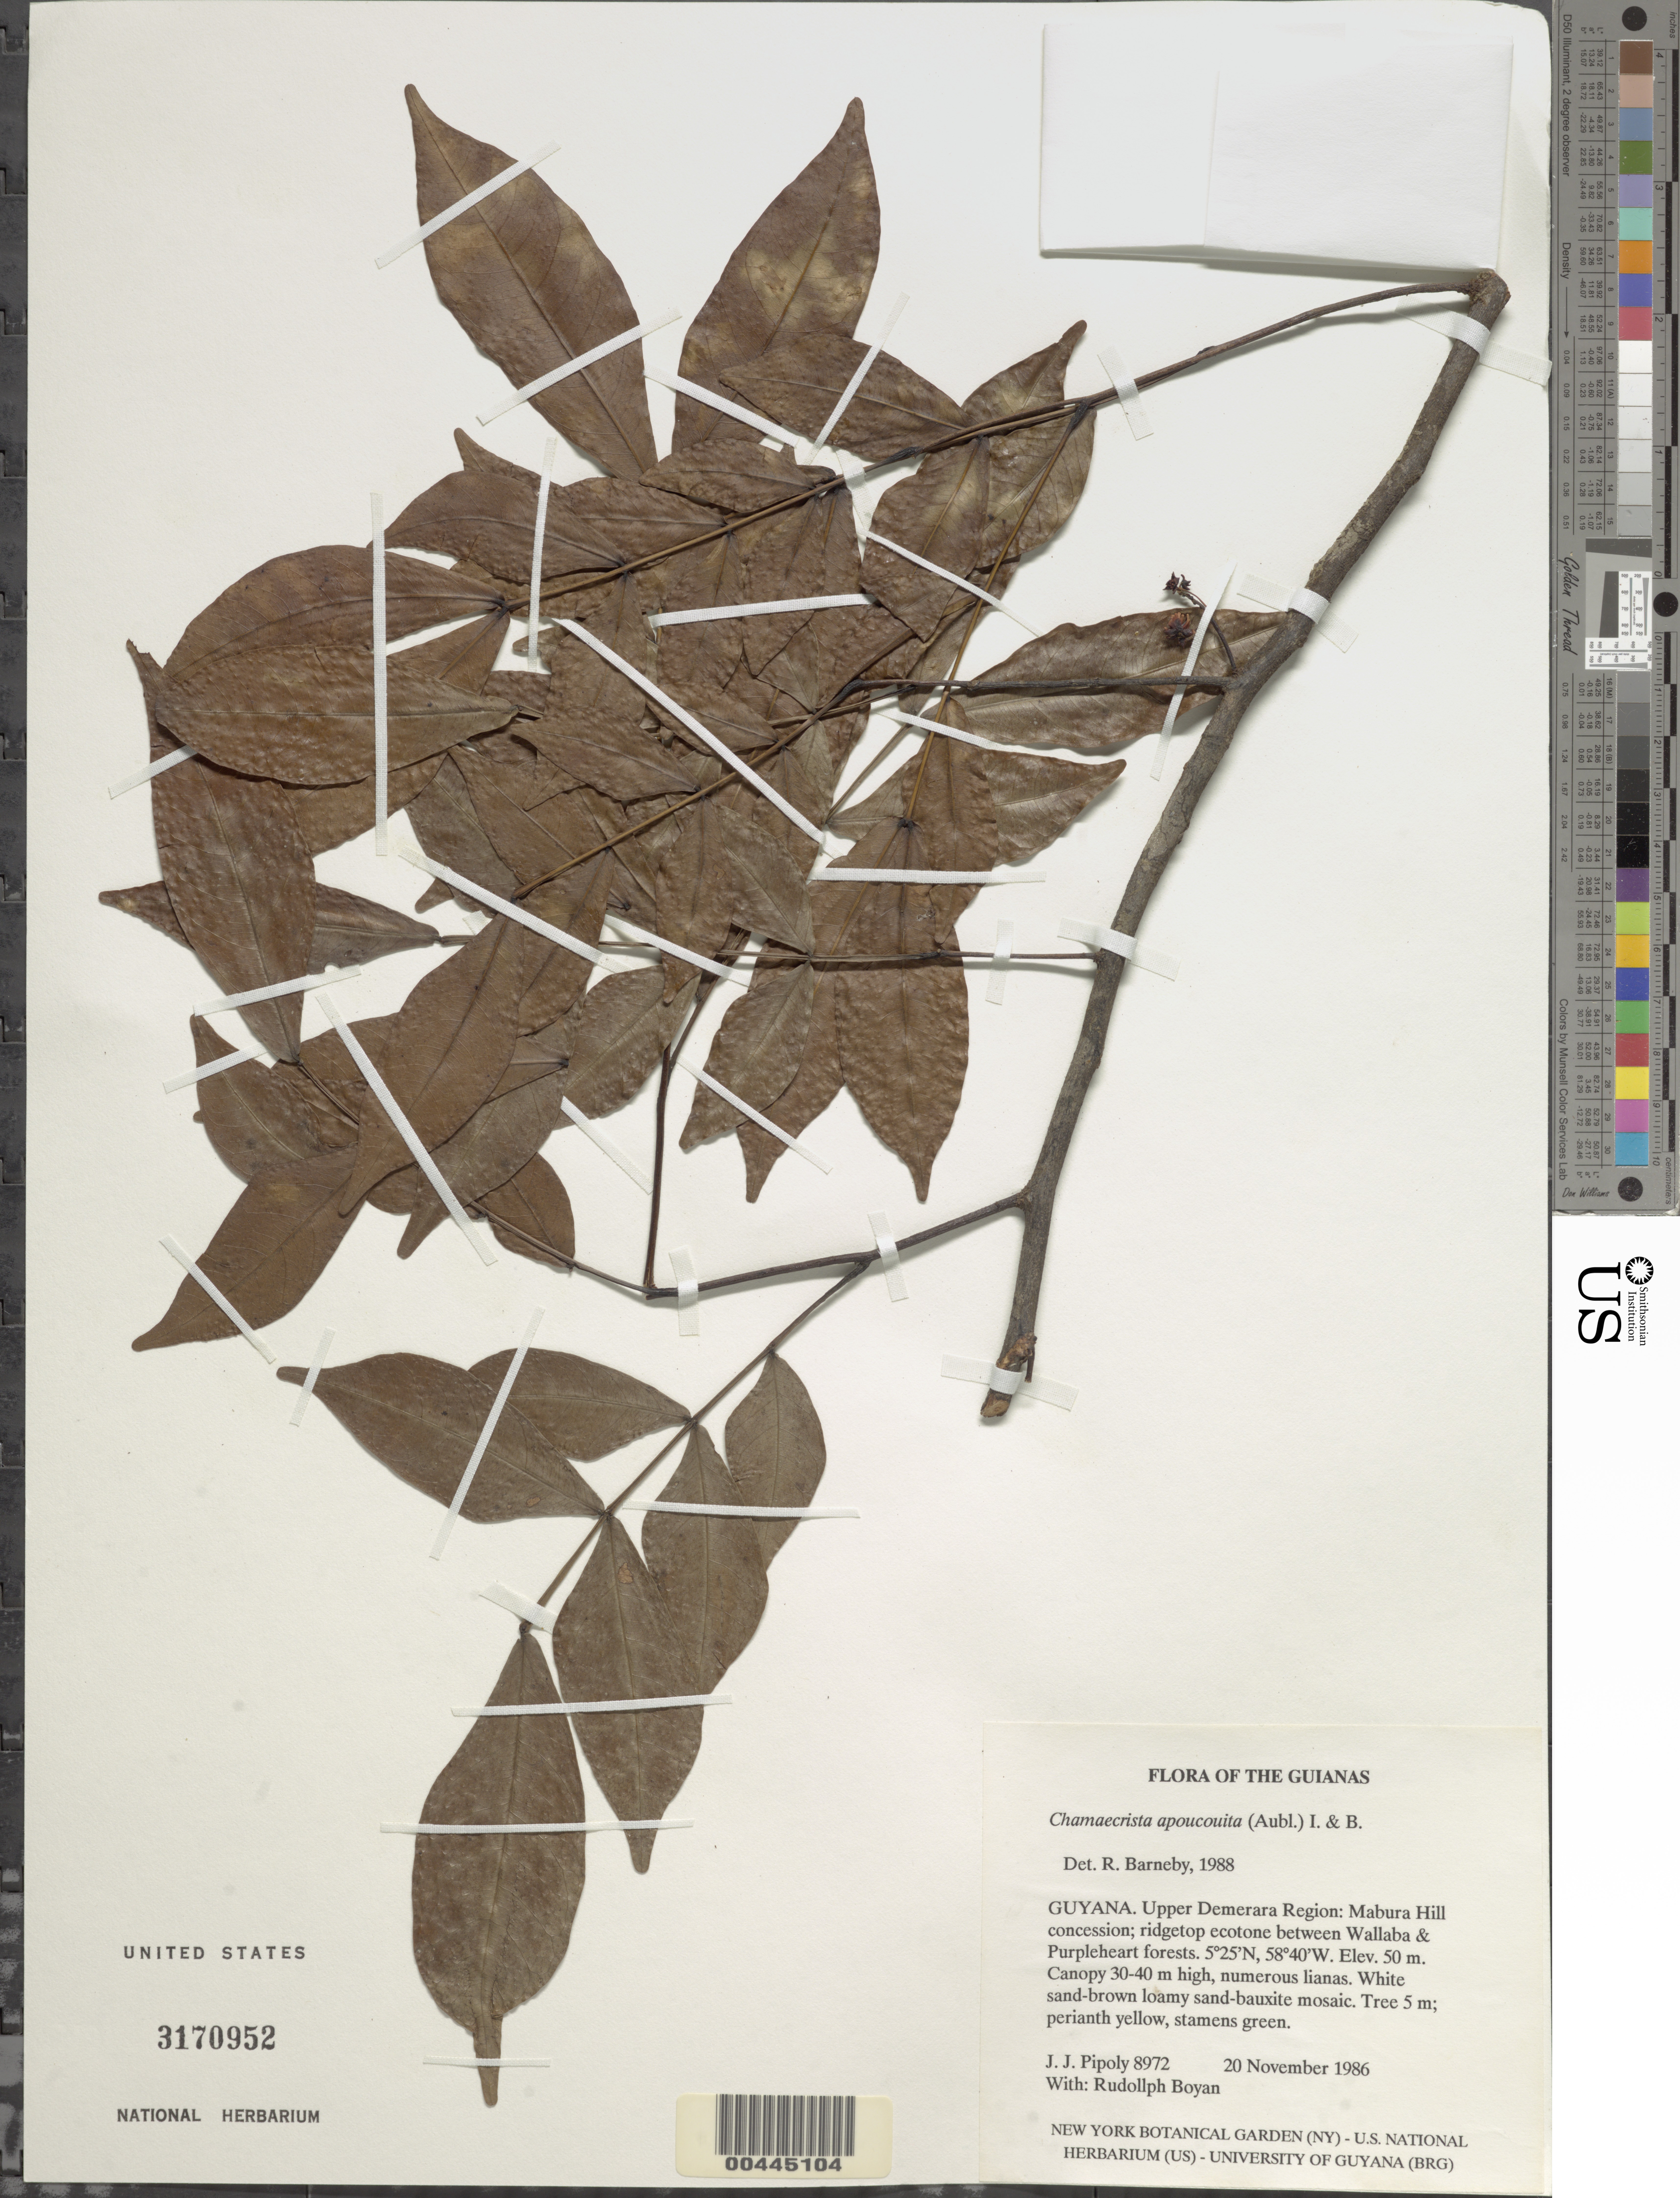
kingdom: Plantae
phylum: Tracheophyta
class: Magnoliopsida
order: Fabales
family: Fabaceae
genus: Chamaecrista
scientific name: Chamaecrista apoucouita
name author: (Aubl.) H.S. Irwin & Barneby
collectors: J. J. Pipoly & R. Boyan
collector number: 8972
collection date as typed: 20 Nov 1986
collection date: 1986-11-20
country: Guyana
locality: Upper demerara - berbice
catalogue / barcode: US 3170952